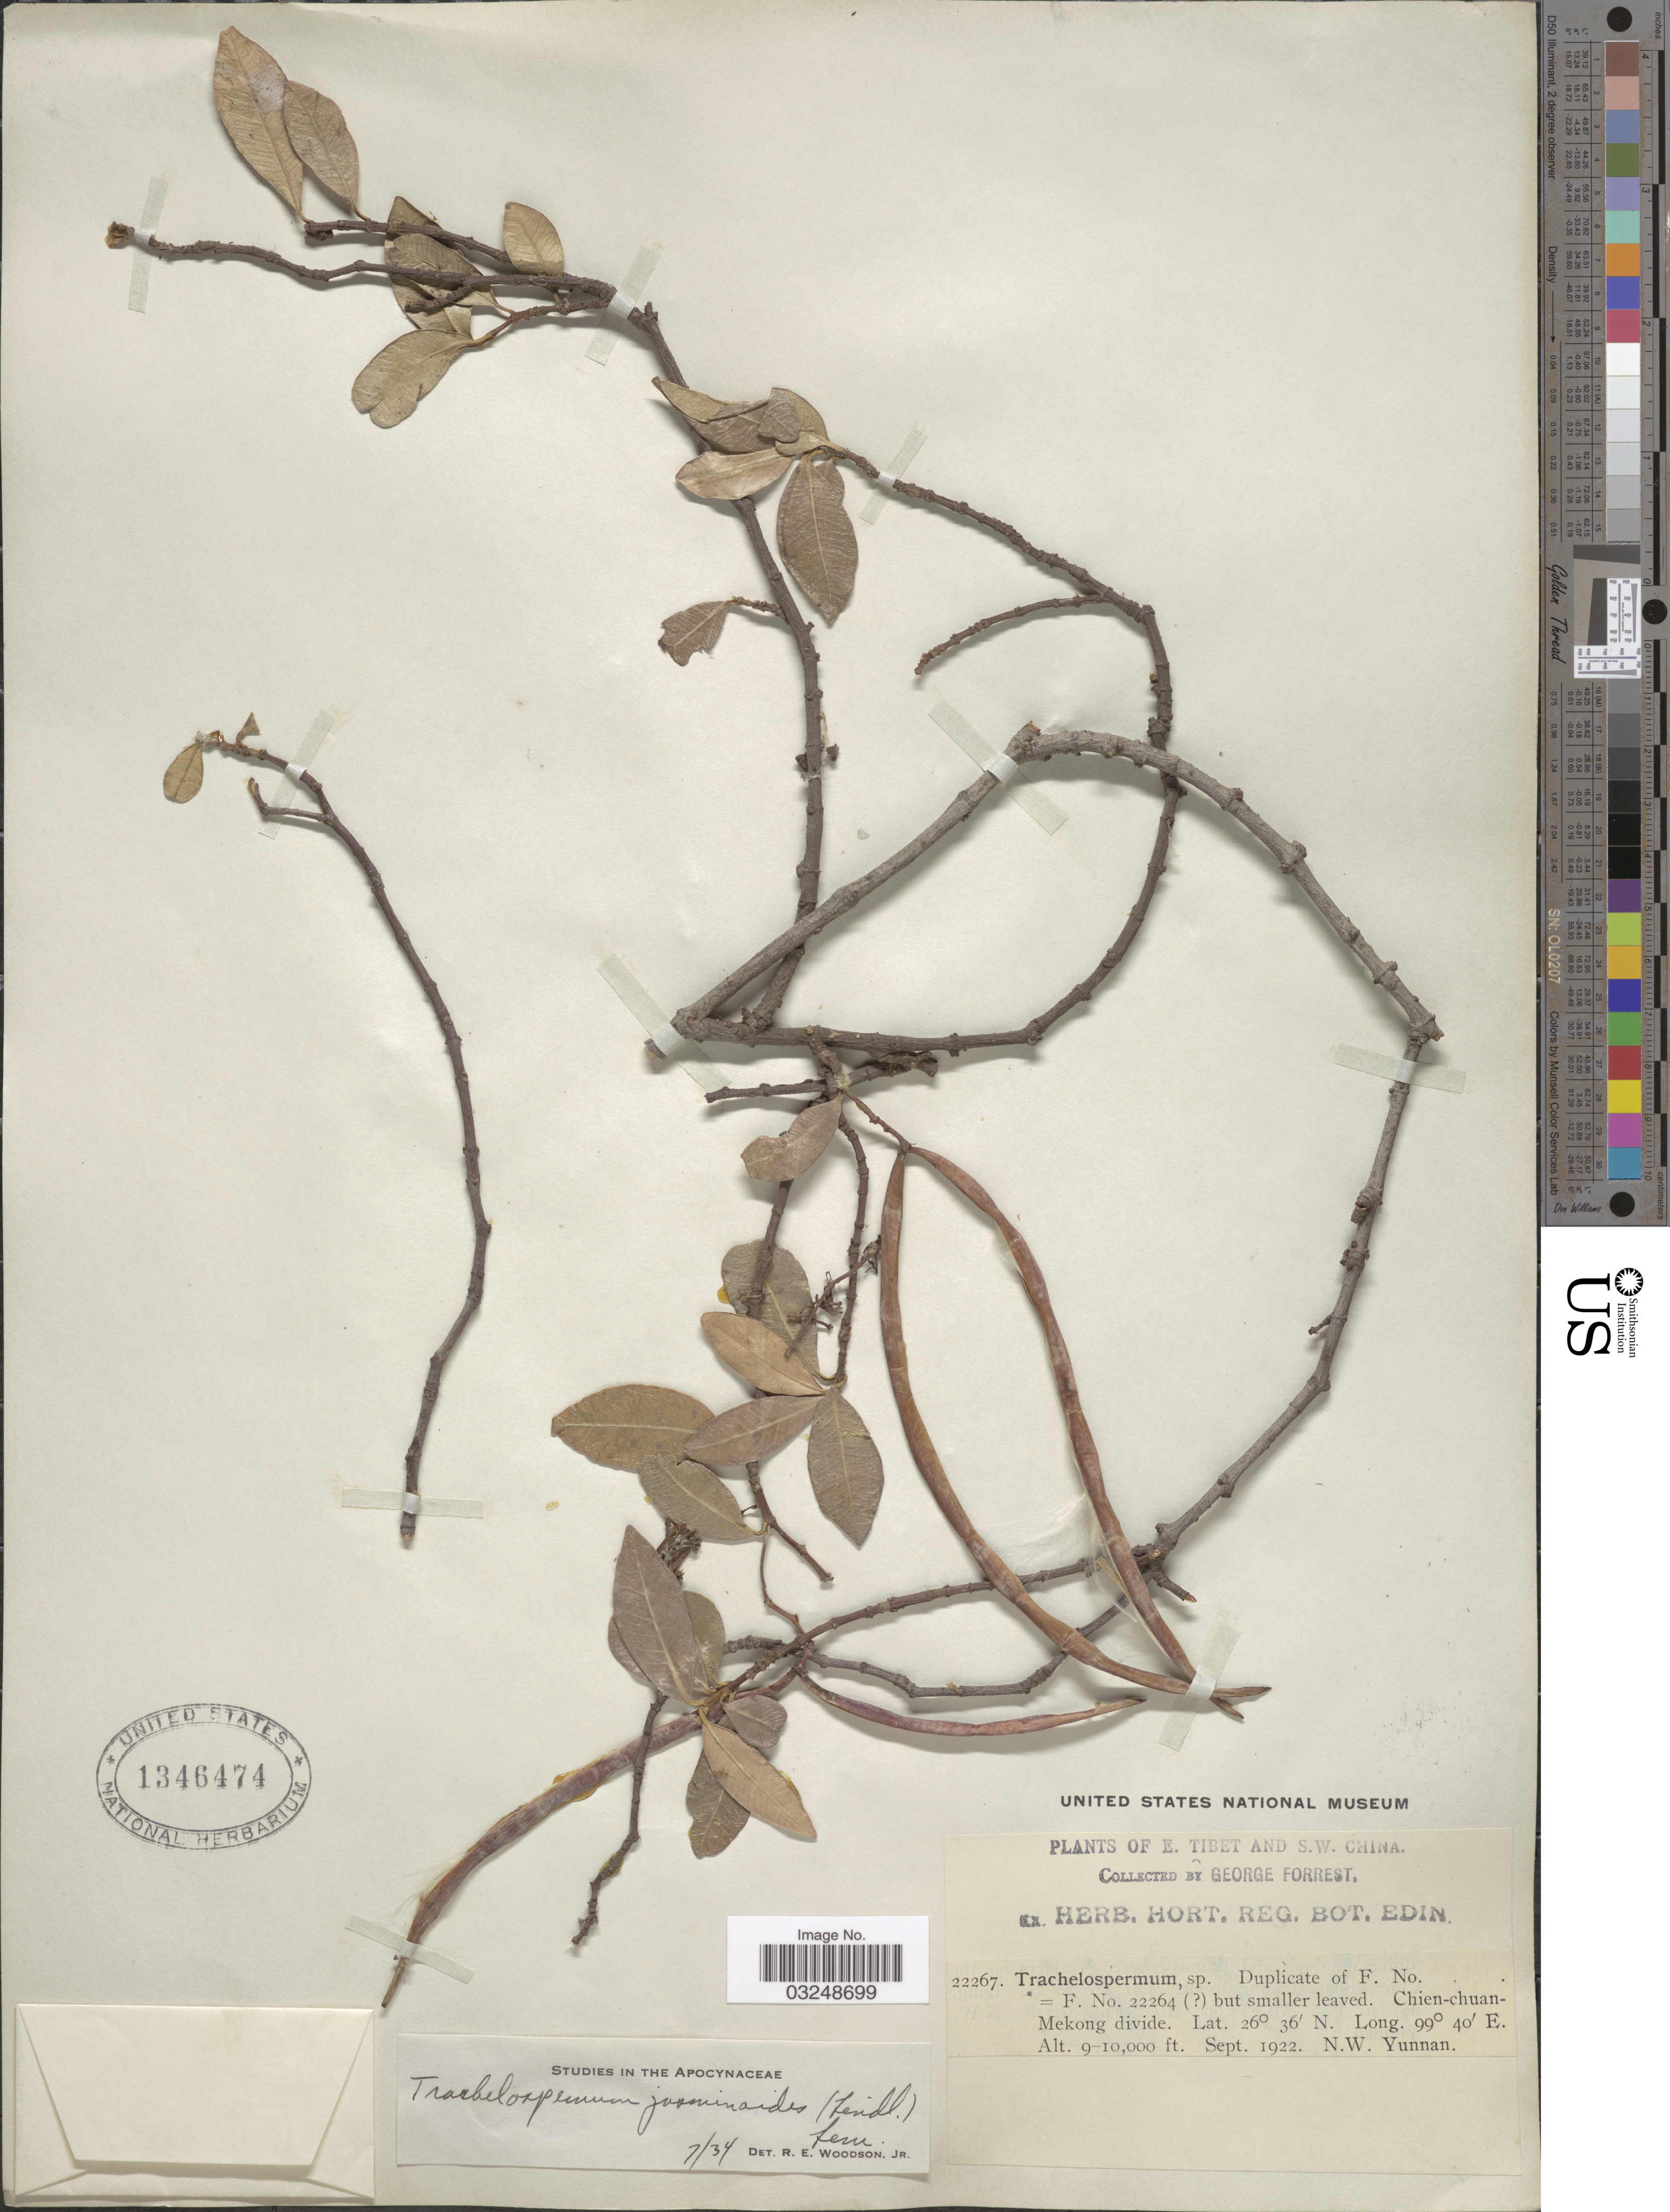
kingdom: Plantae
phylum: Tracheophyta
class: Magnoliopsida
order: Gentianales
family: Apocynaceae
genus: Trachelospermum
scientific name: Trachelospermum jasminoides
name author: (Lindl.) Lem.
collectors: G. Forrest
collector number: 22267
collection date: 1922-09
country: China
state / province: Xizang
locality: E. Tibet and S.W. China, Chien-chuan-Mekong divide, N.W. Yunnan.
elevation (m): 2743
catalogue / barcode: US 1346474